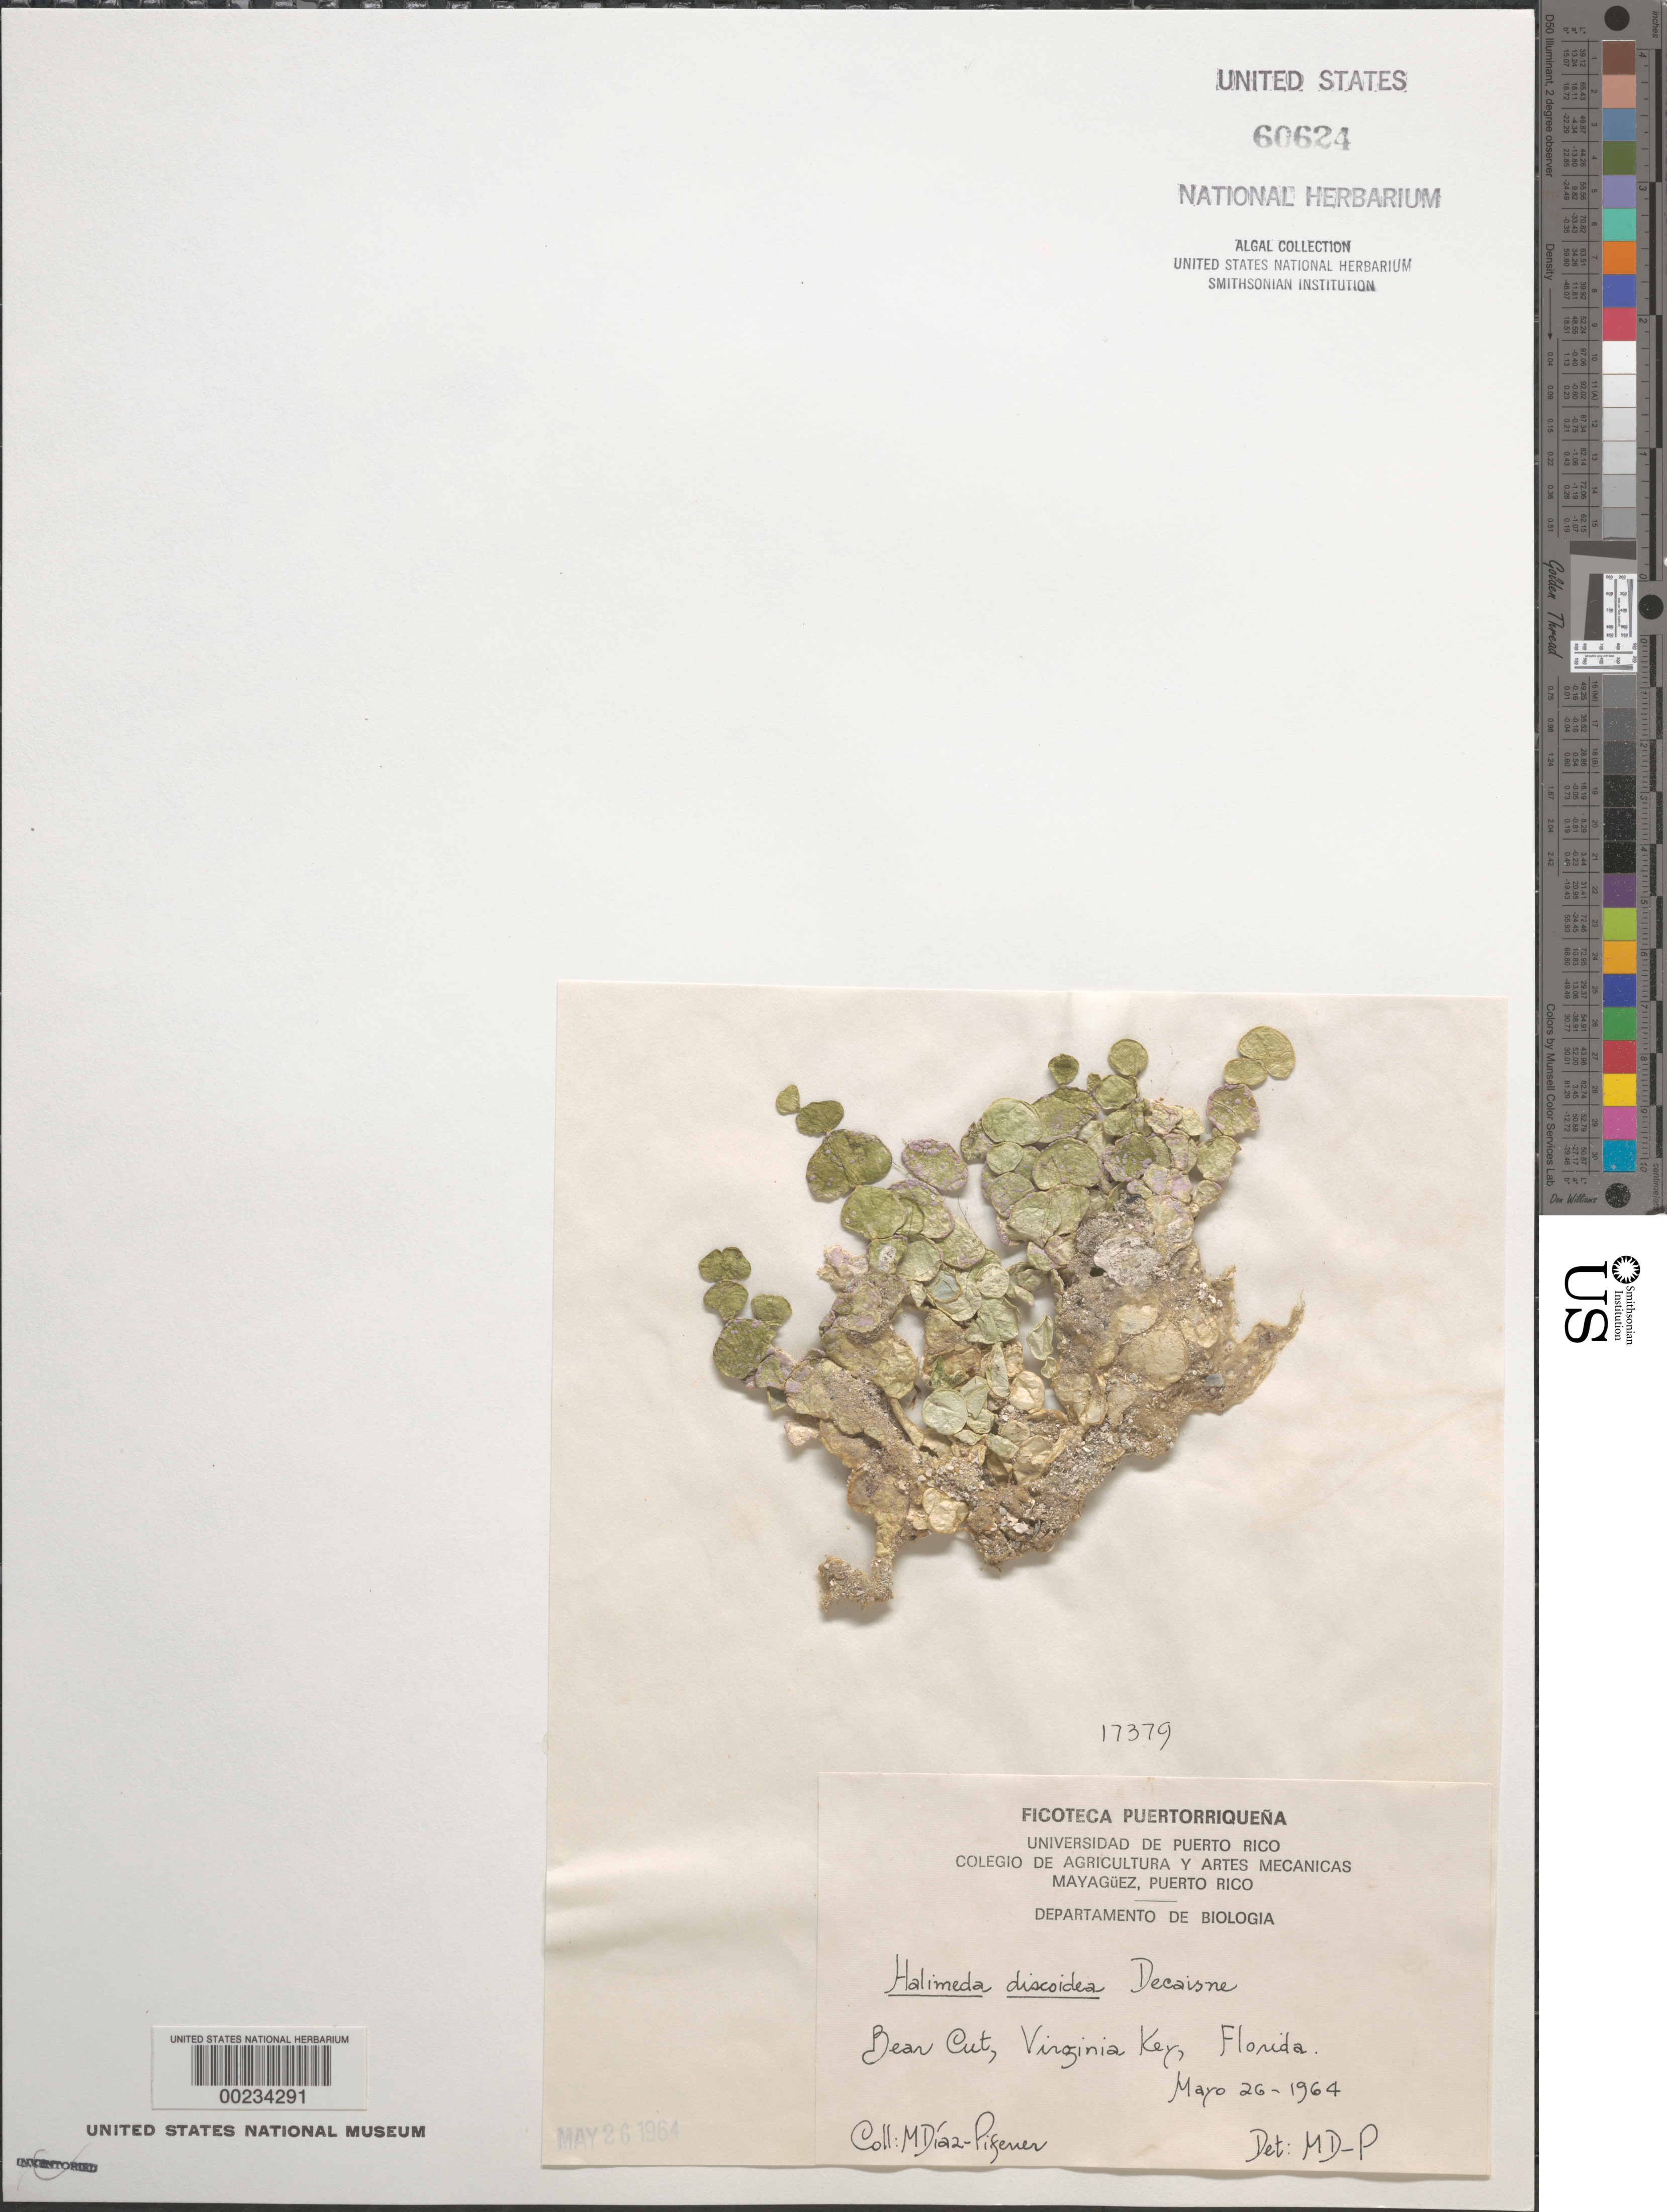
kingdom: Plantae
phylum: Chlorophyta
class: Ulvophyceae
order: Bryopsidales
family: Halimedaceae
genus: Halimeda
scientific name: Halimeda discoidea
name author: Decne.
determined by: Diaz-Piferrer, M.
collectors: M. Diaz-Piferrer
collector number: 17379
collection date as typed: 26 May 1964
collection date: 1964-05-26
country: United States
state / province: Florida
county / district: Miami-Dade County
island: Virginia Key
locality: Bear Cut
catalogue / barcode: US 60624